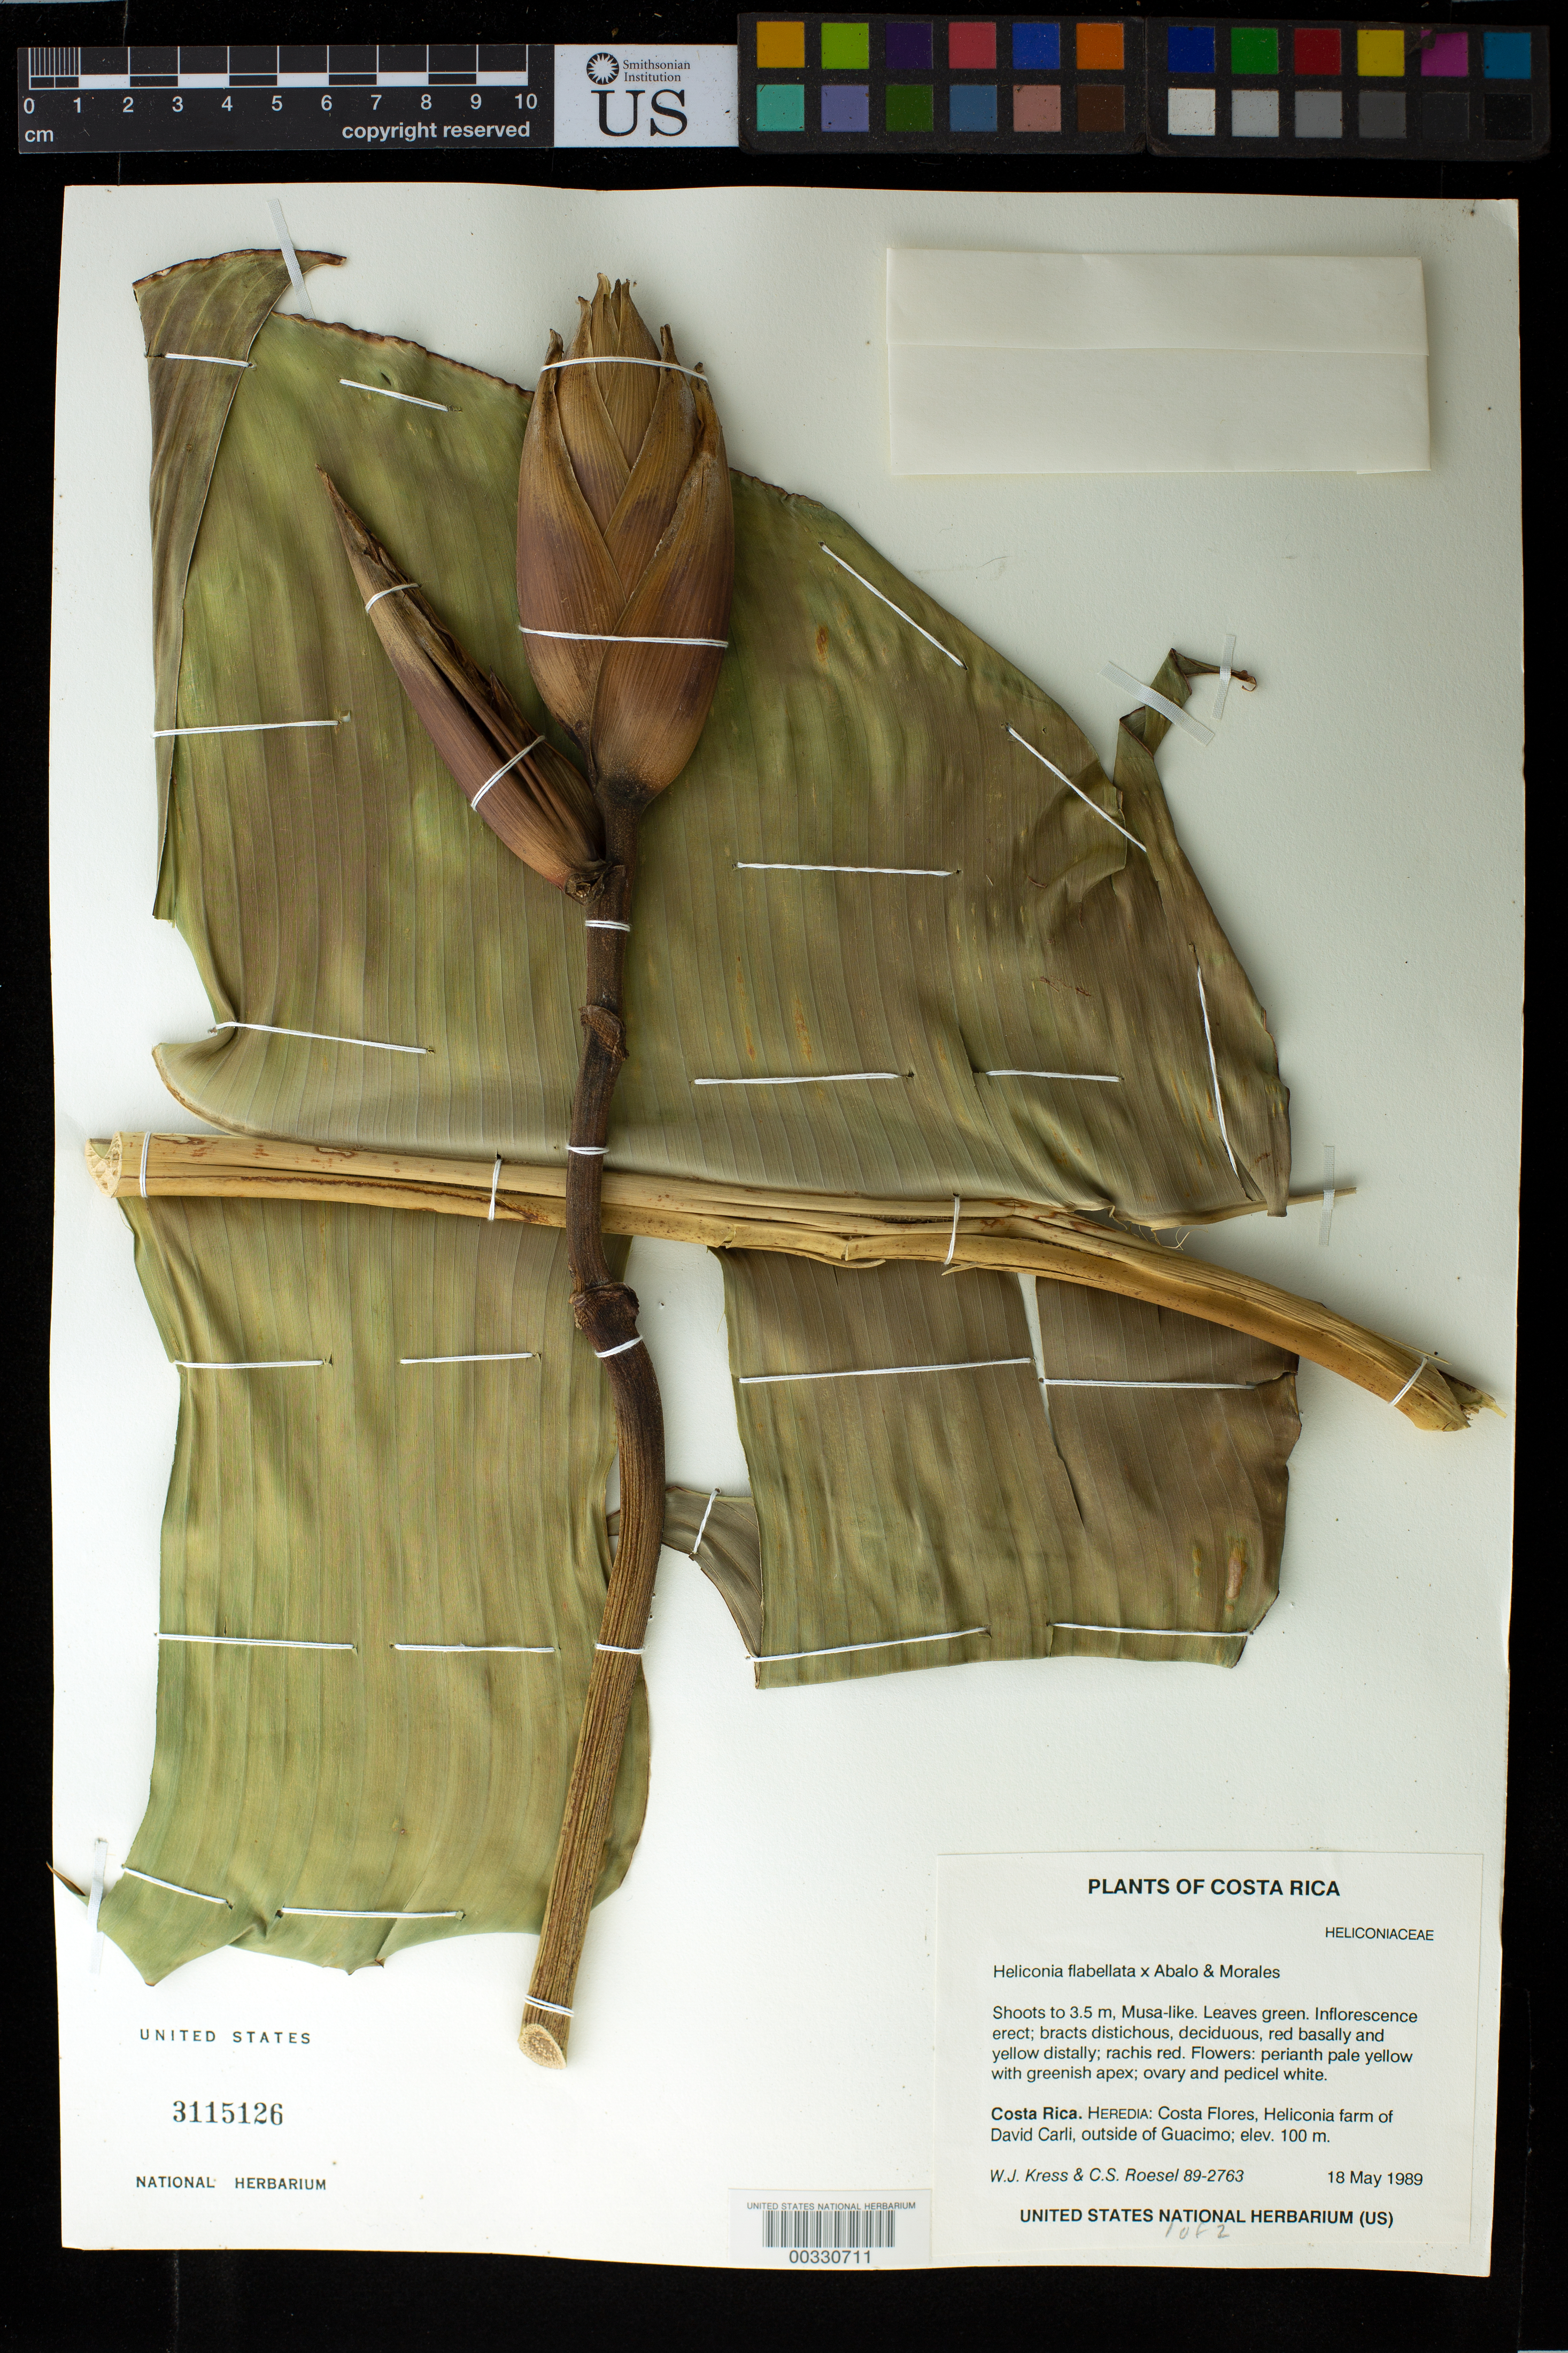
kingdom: Plantae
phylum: Tracheophyta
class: Liliopsida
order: Zingiberales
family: Heliconiaceae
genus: Heliconia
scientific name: Heliconia x flabellata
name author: Abalo & G. Morales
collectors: W. J. Kress & C. S. Roesel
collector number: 89-2763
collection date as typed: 18 May 1989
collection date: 1989-05-18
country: Costa Rica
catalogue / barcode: US 3115126